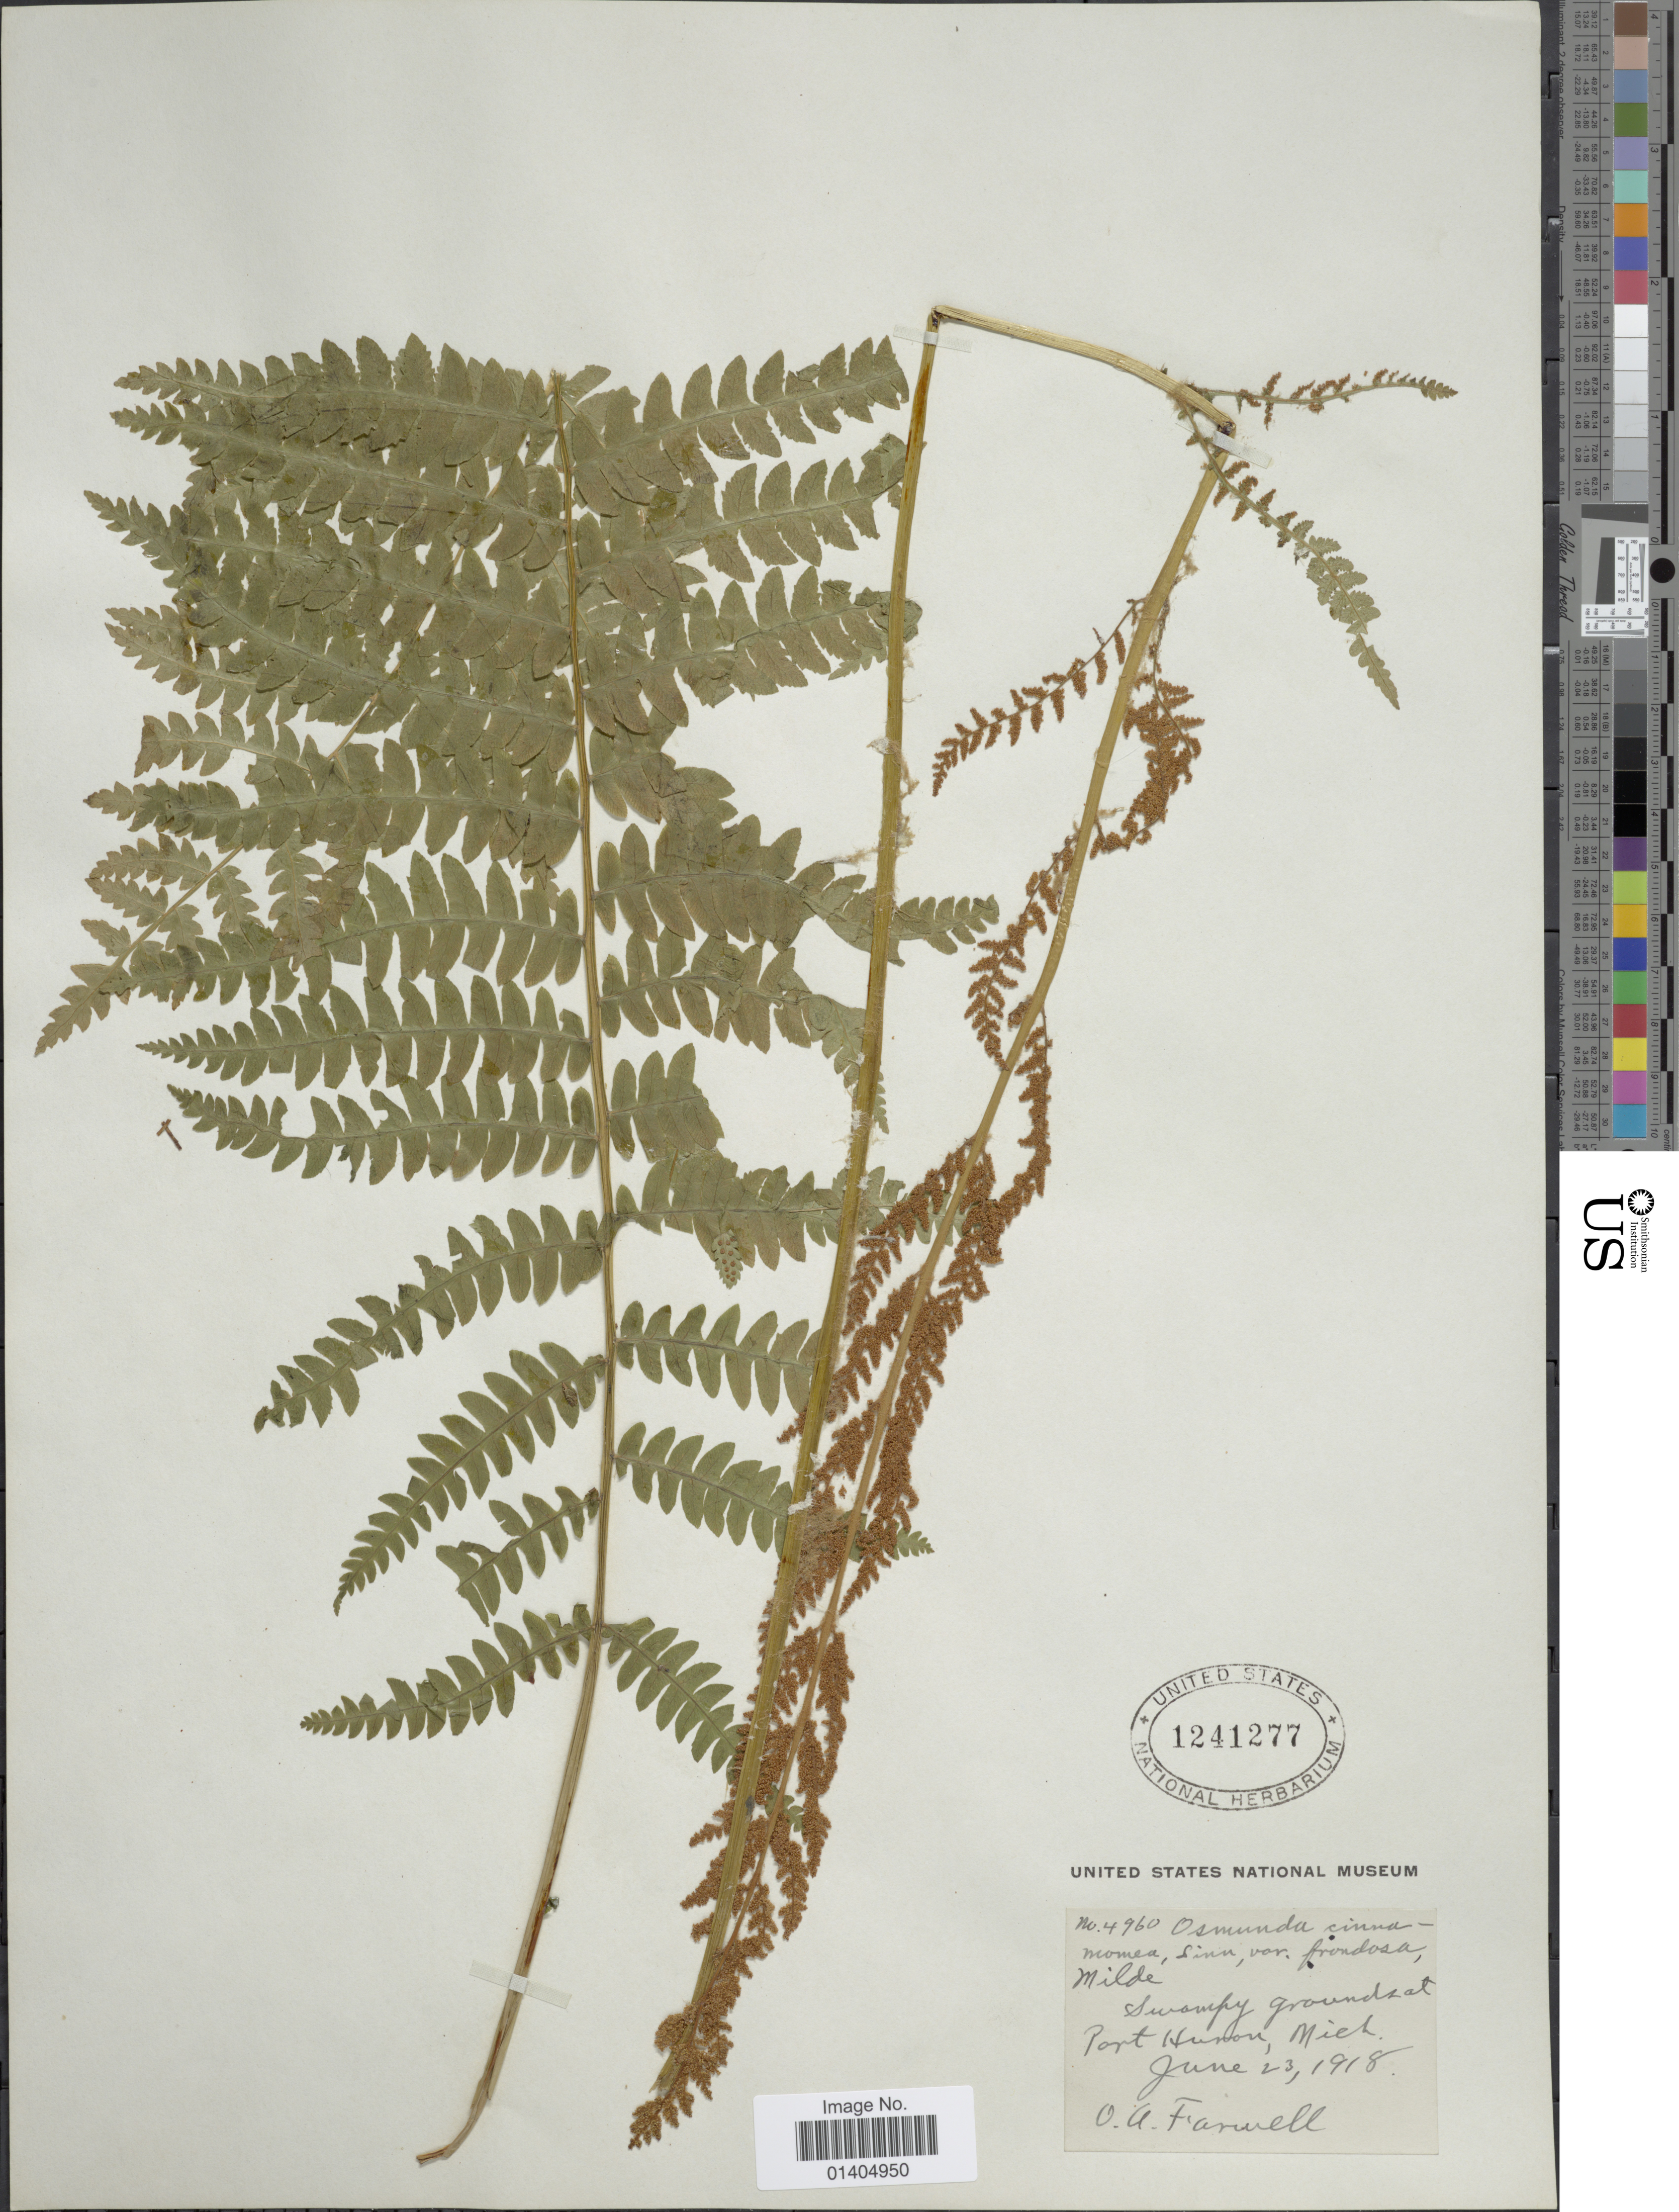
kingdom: Plantae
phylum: Tracheophyta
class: Polypodiopsida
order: Osmundales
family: Osmundaceae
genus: Osmundastrum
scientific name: Osmundastrum cinnamomeum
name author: (L.) C. Presl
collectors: O. Farwell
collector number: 4960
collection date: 1918-06-23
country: United States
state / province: Michigan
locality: Port Hunon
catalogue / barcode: US 1241277